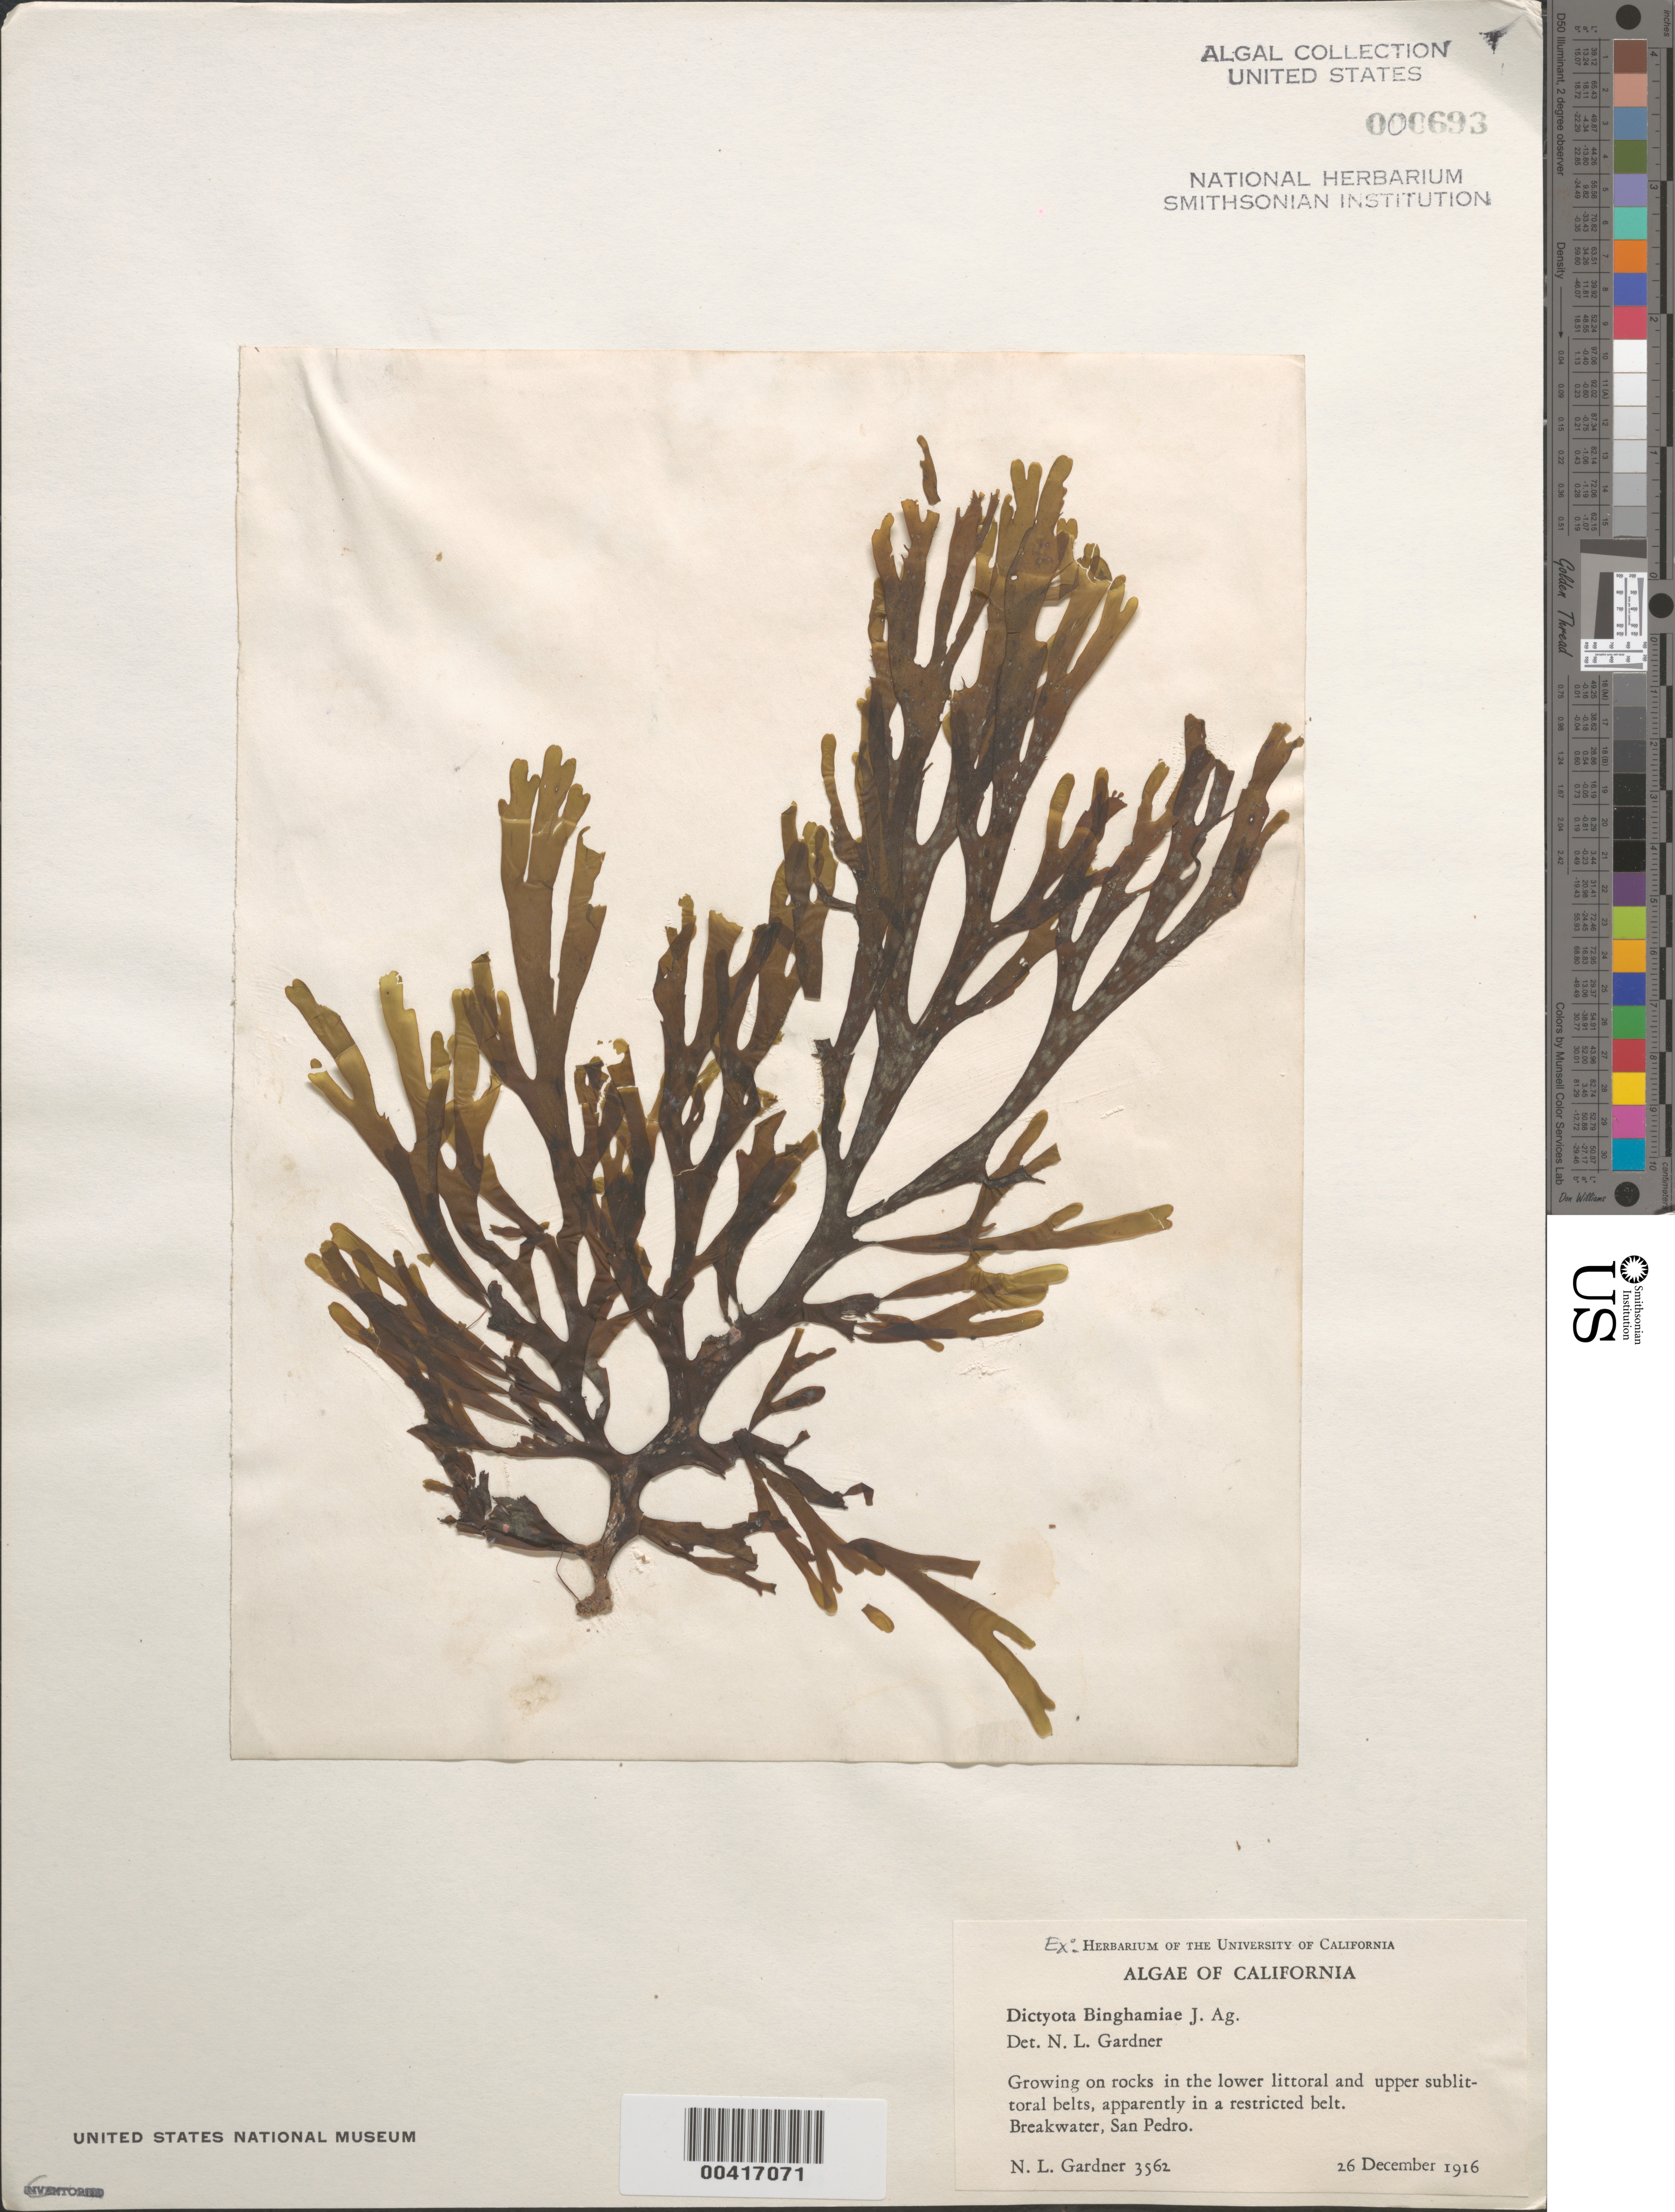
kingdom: Chromista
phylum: Ochrophyta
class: Phaeophyceae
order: Dictyotales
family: Dictyotaceae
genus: Dictyota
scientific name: Dictyota binghamiae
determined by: Gardner, Nathaniel L.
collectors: N. Gardner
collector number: NLG 3562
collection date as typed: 26 Dec 1916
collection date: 1916-12-26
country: United States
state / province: California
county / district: Los Angeles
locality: San Pedro breakwater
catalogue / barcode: US 693